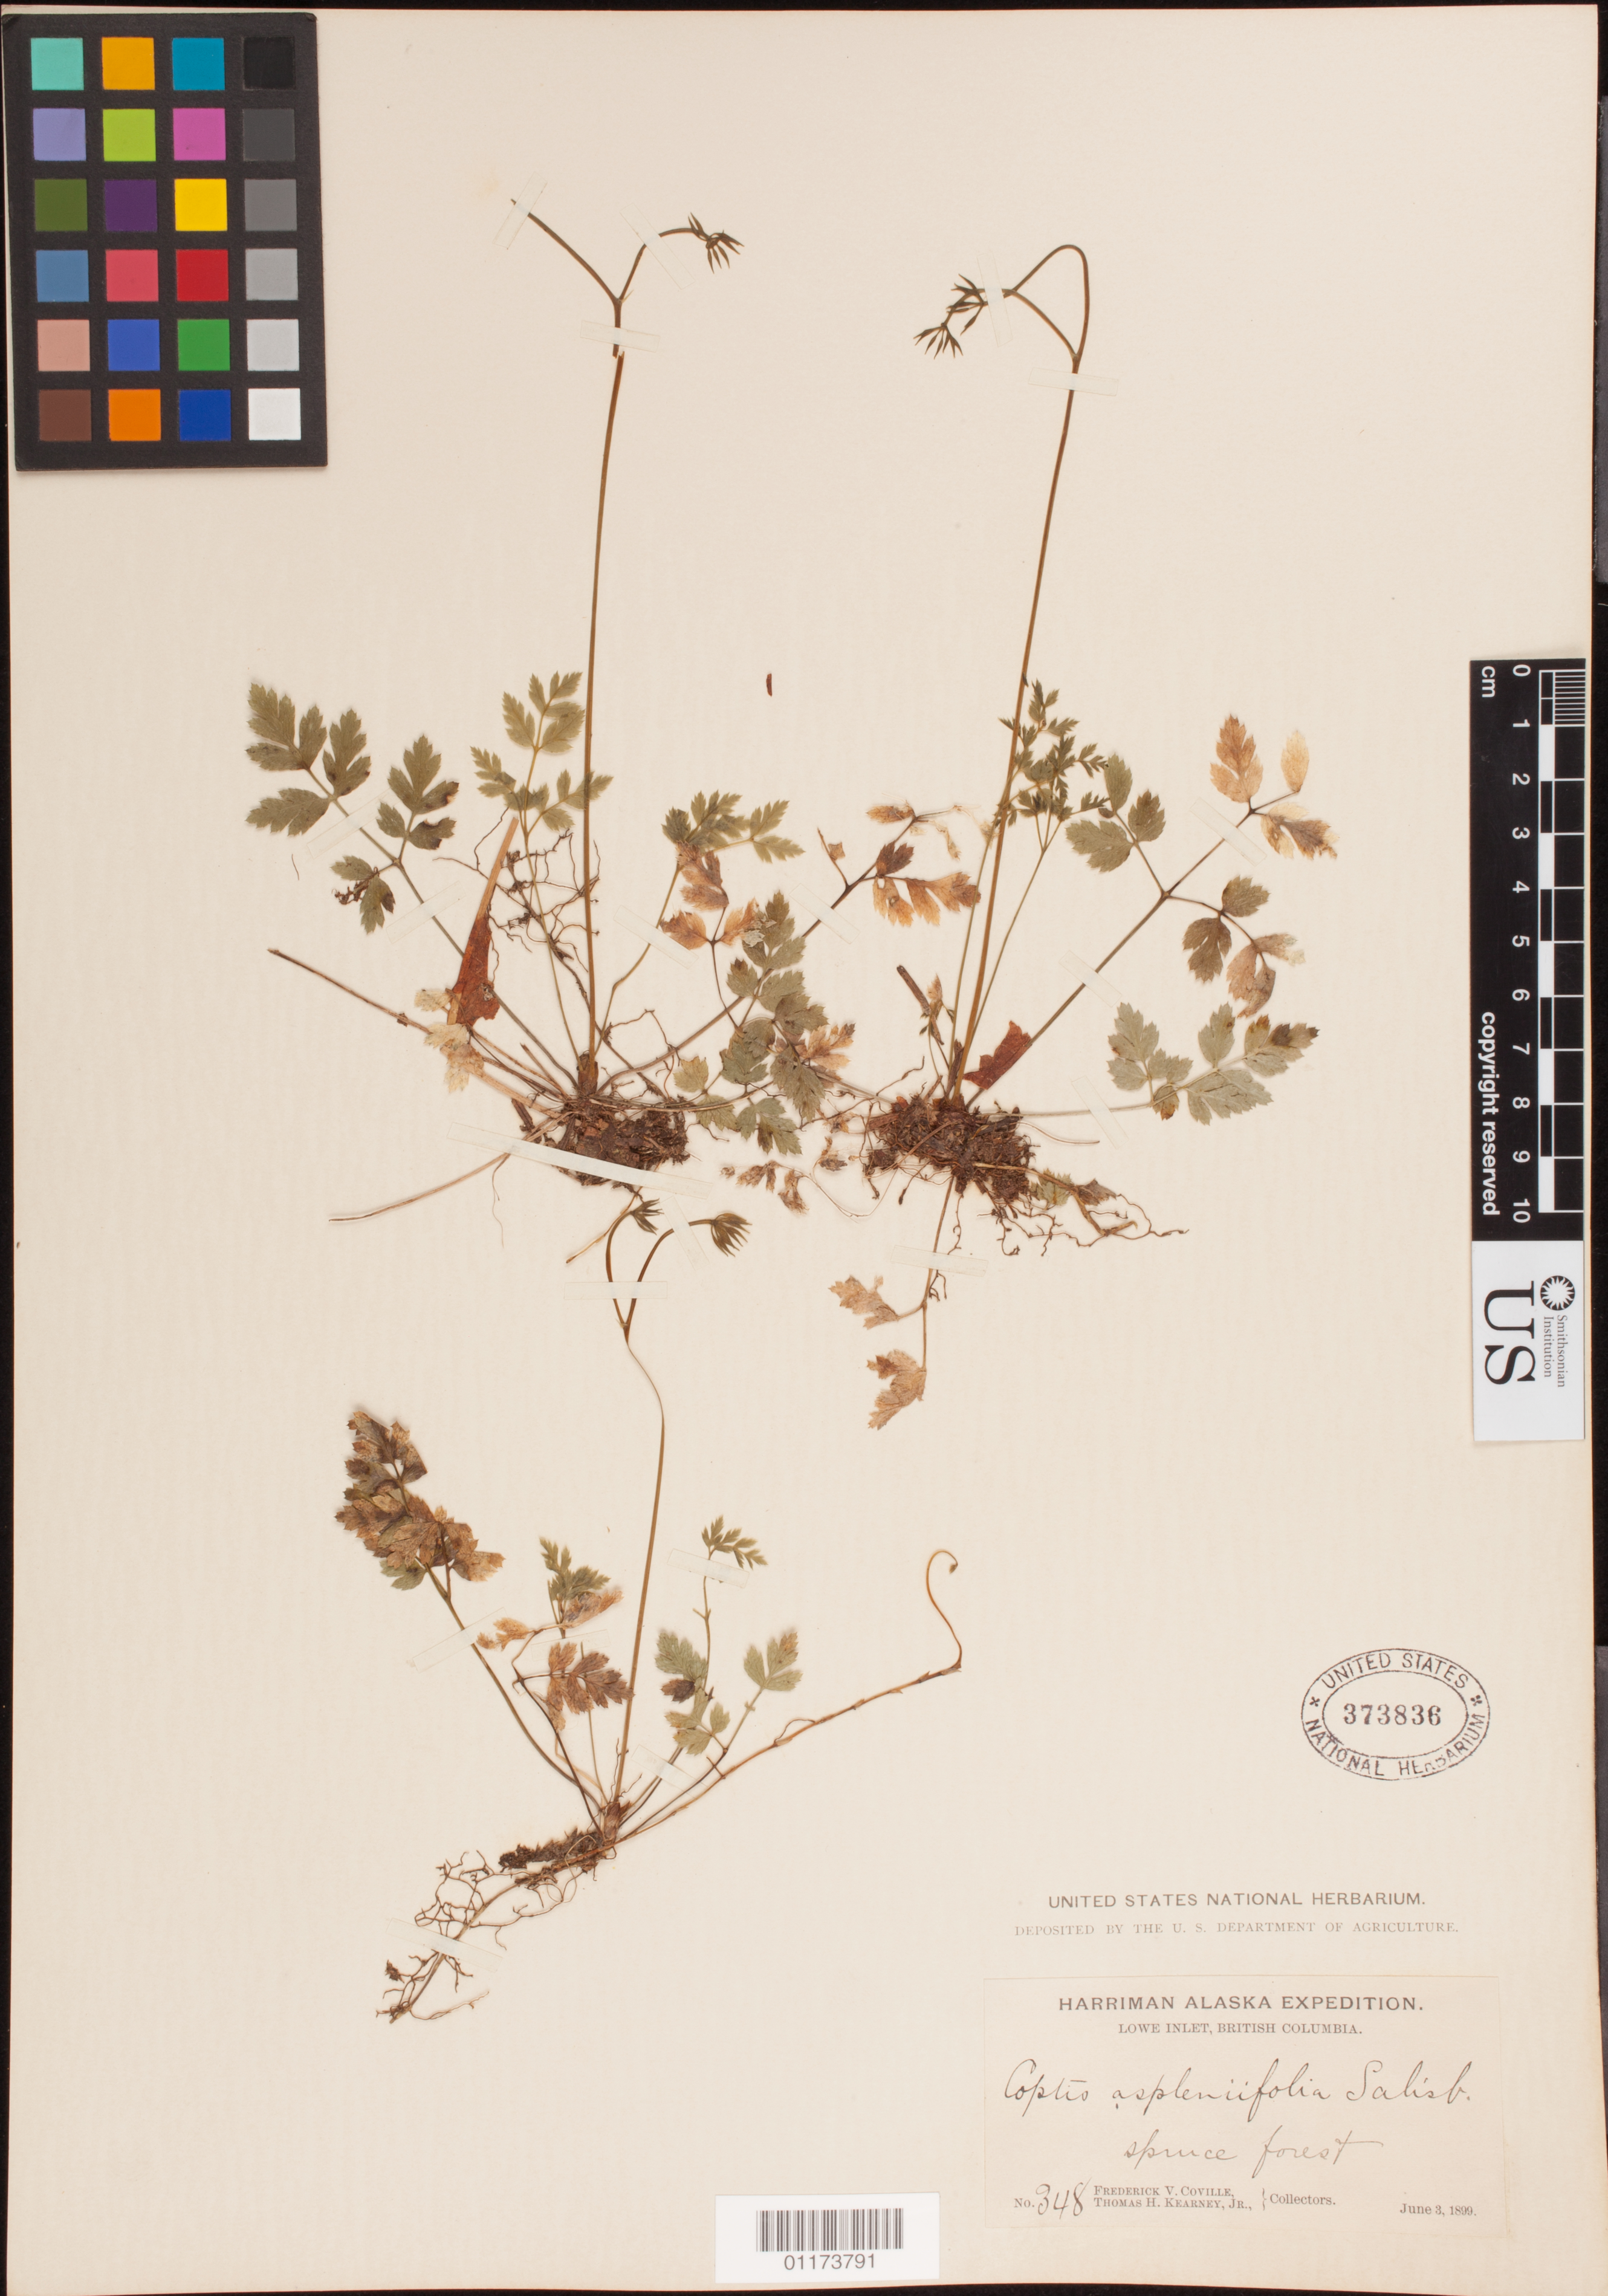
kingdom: Plantae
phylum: Tracheophyta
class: Magnoliopsida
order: Ranunculales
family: Ranunculaceae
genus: Coptis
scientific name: Coptis asplenifolia ined ?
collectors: F. V. Coville & T. H. Kearney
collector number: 348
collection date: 1899-06-03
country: Canada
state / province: British Columbia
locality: Lowe Inlet.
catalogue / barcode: US 373836